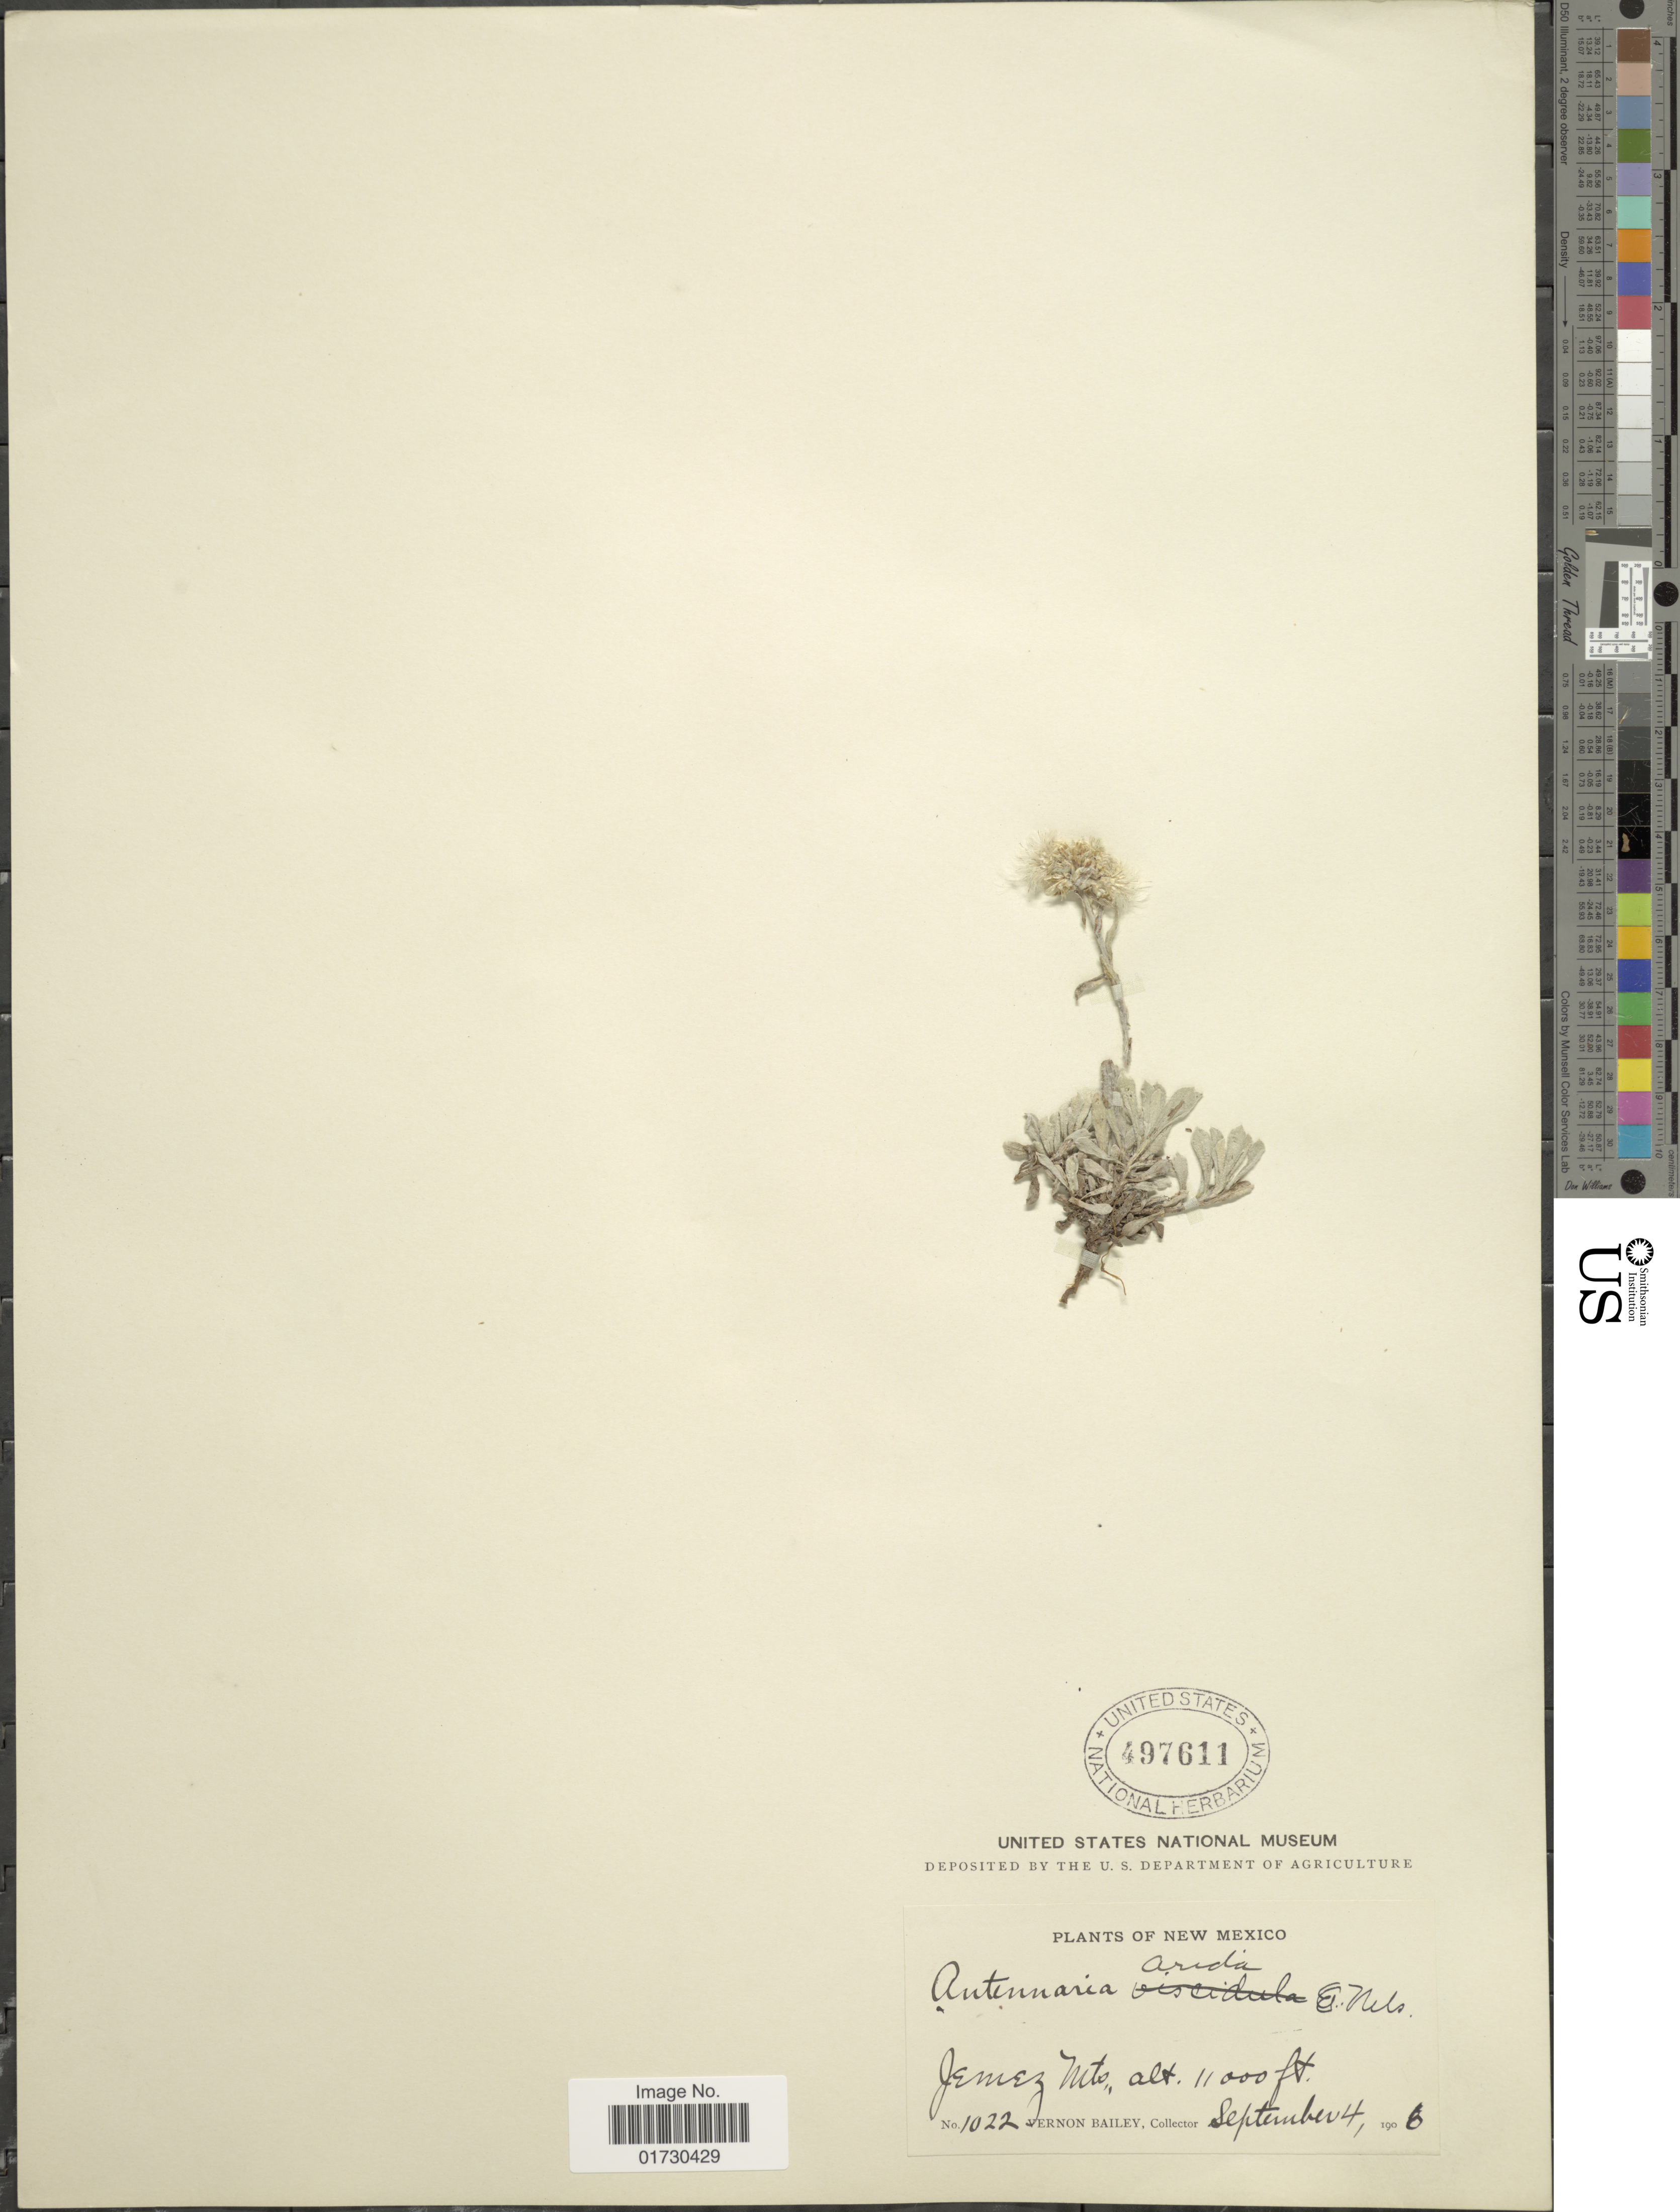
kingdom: Plantae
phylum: Tracheophyta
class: Magnoliopsida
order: Asterales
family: Asteraceae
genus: Antennaria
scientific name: Antennaria arida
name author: E.E. Nelson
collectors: V. O. Bailey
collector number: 1022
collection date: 1906-09-04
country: United States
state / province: New Mexico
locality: Jemez Mts.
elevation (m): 3353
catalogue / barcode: US 497611